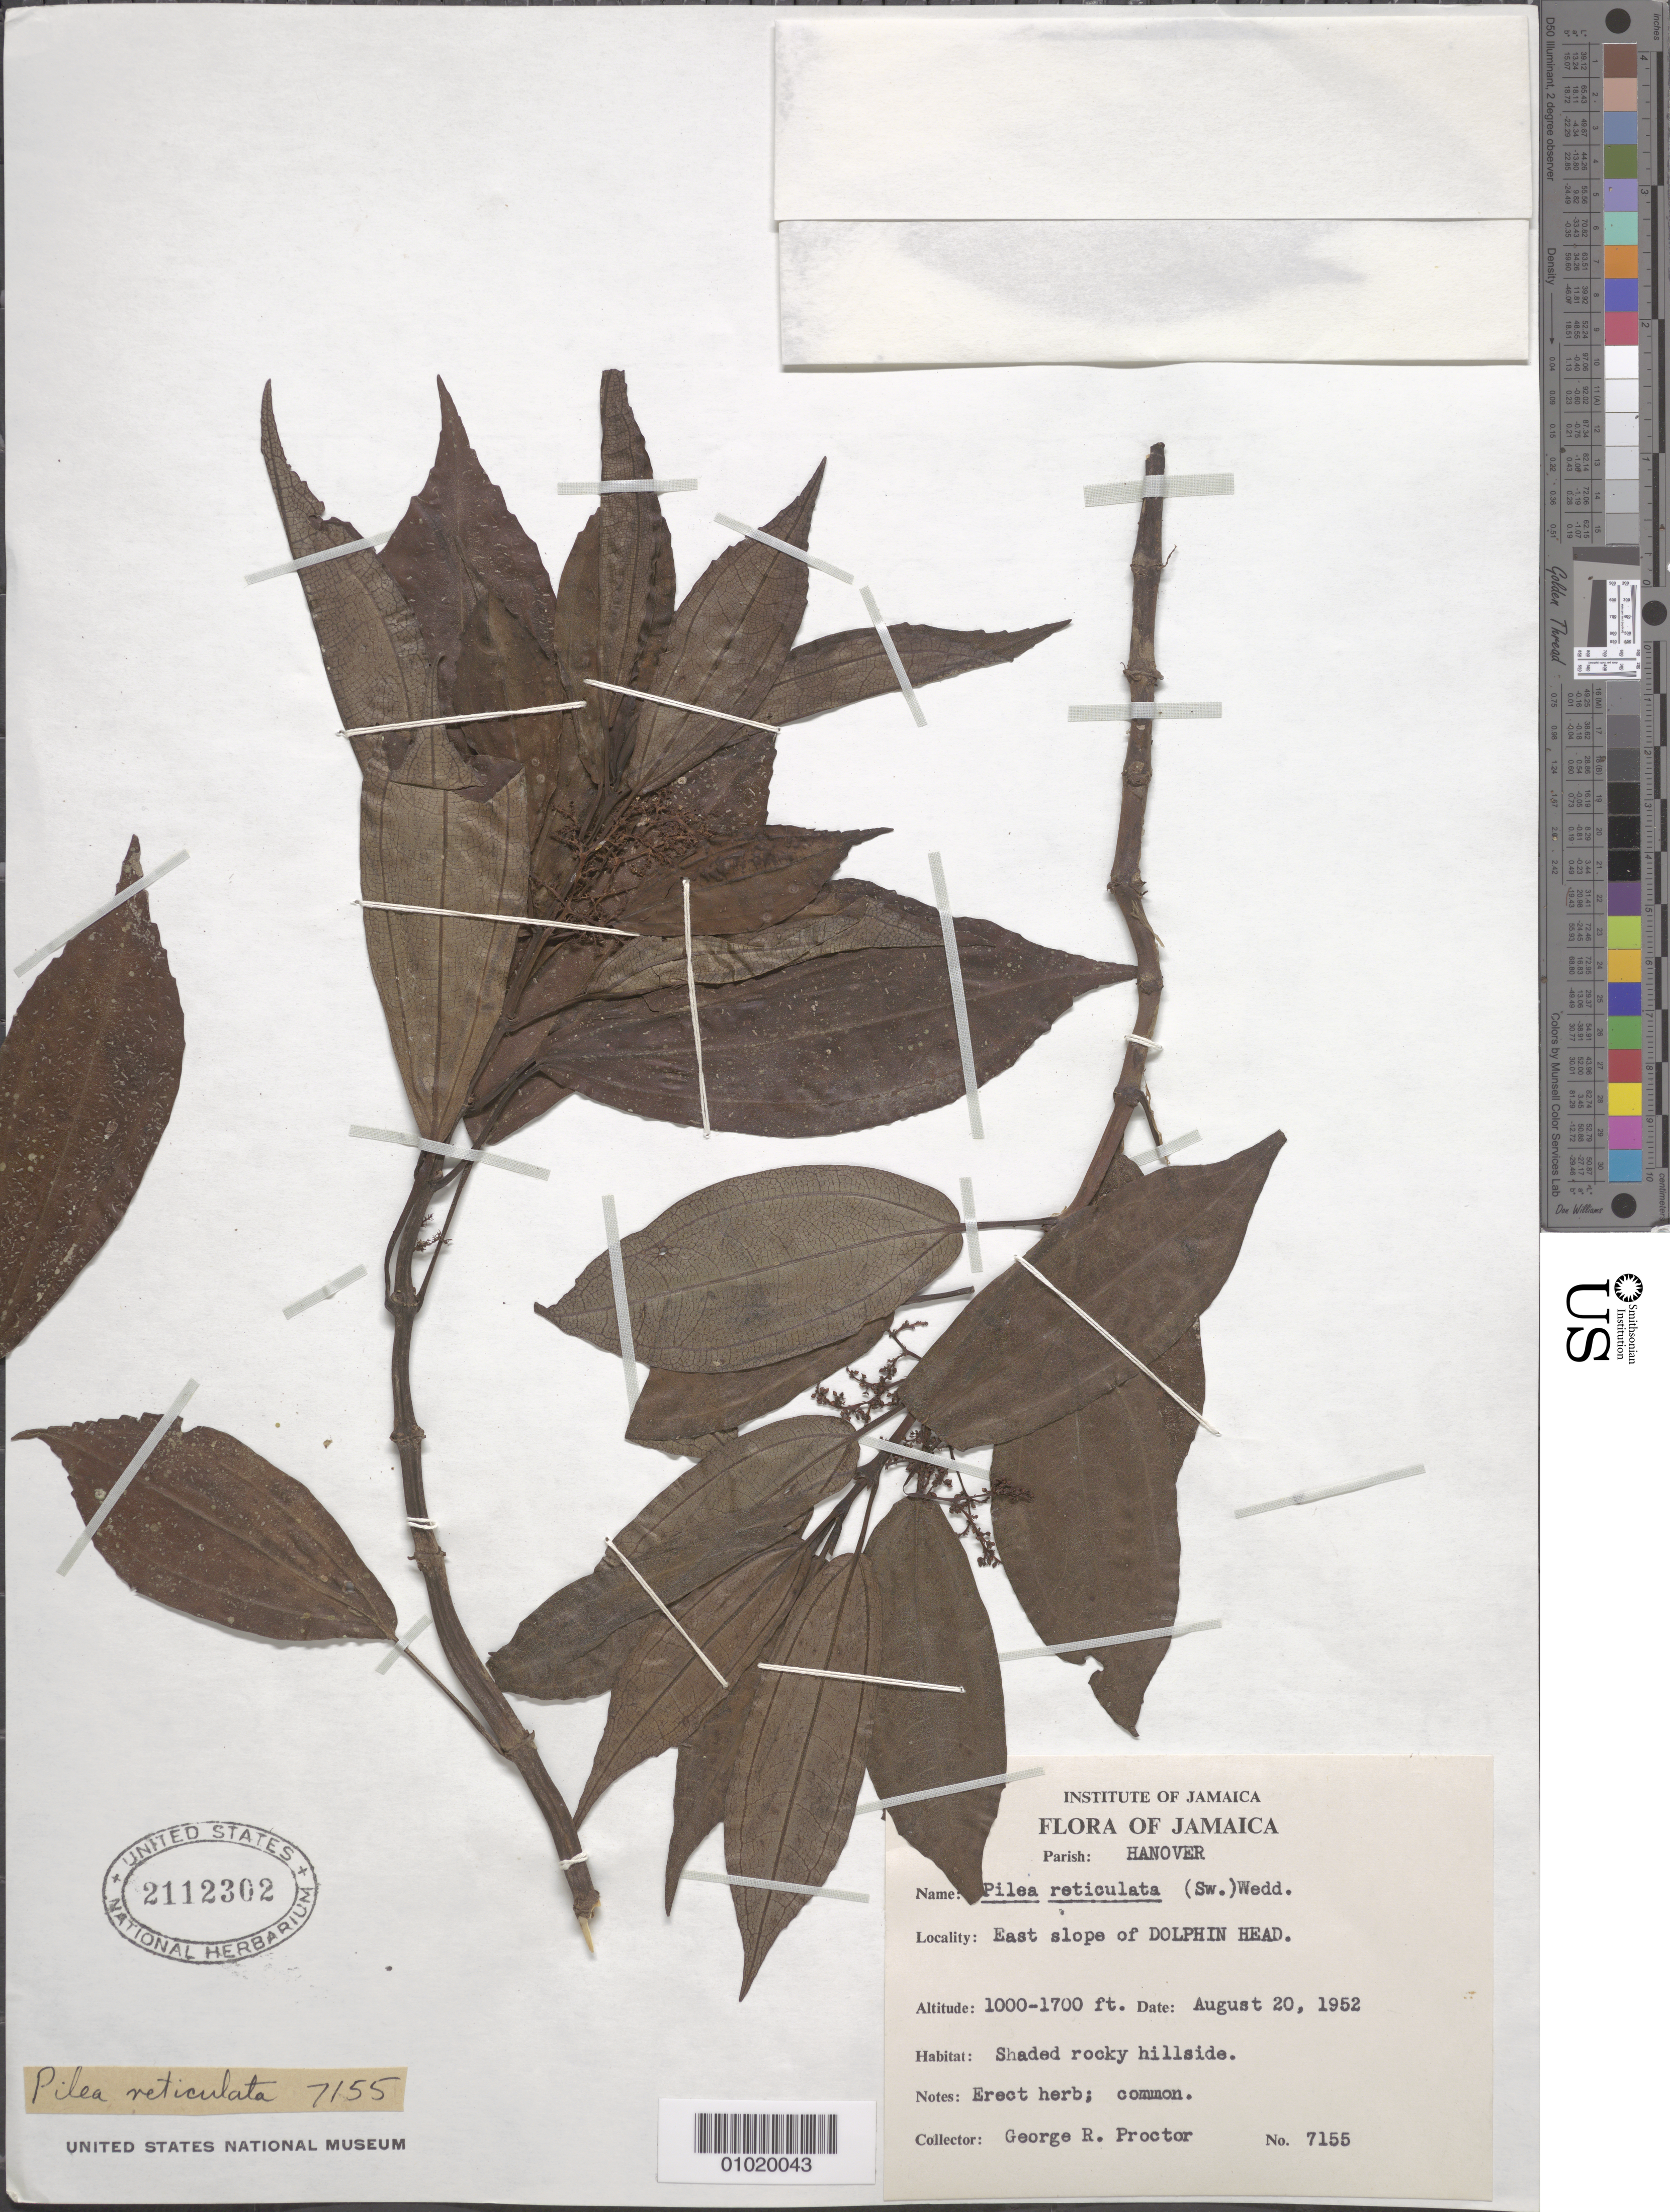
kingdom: Plantae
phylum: Tracheophyta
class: Magnoliopsida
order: Rosales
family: Urticaceae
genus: Pilea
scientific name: Pilea reticulata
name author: (Sw.) Wedd.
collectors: G. R. Proctor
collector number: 7155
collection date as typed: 20 Aug 1952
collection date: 1952-08-20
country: Jamaica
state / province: Hanover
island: Jamaica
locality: East slope of Dolphin Head. Shaded rocky hillside.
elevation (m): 305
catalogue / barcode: US 2112302